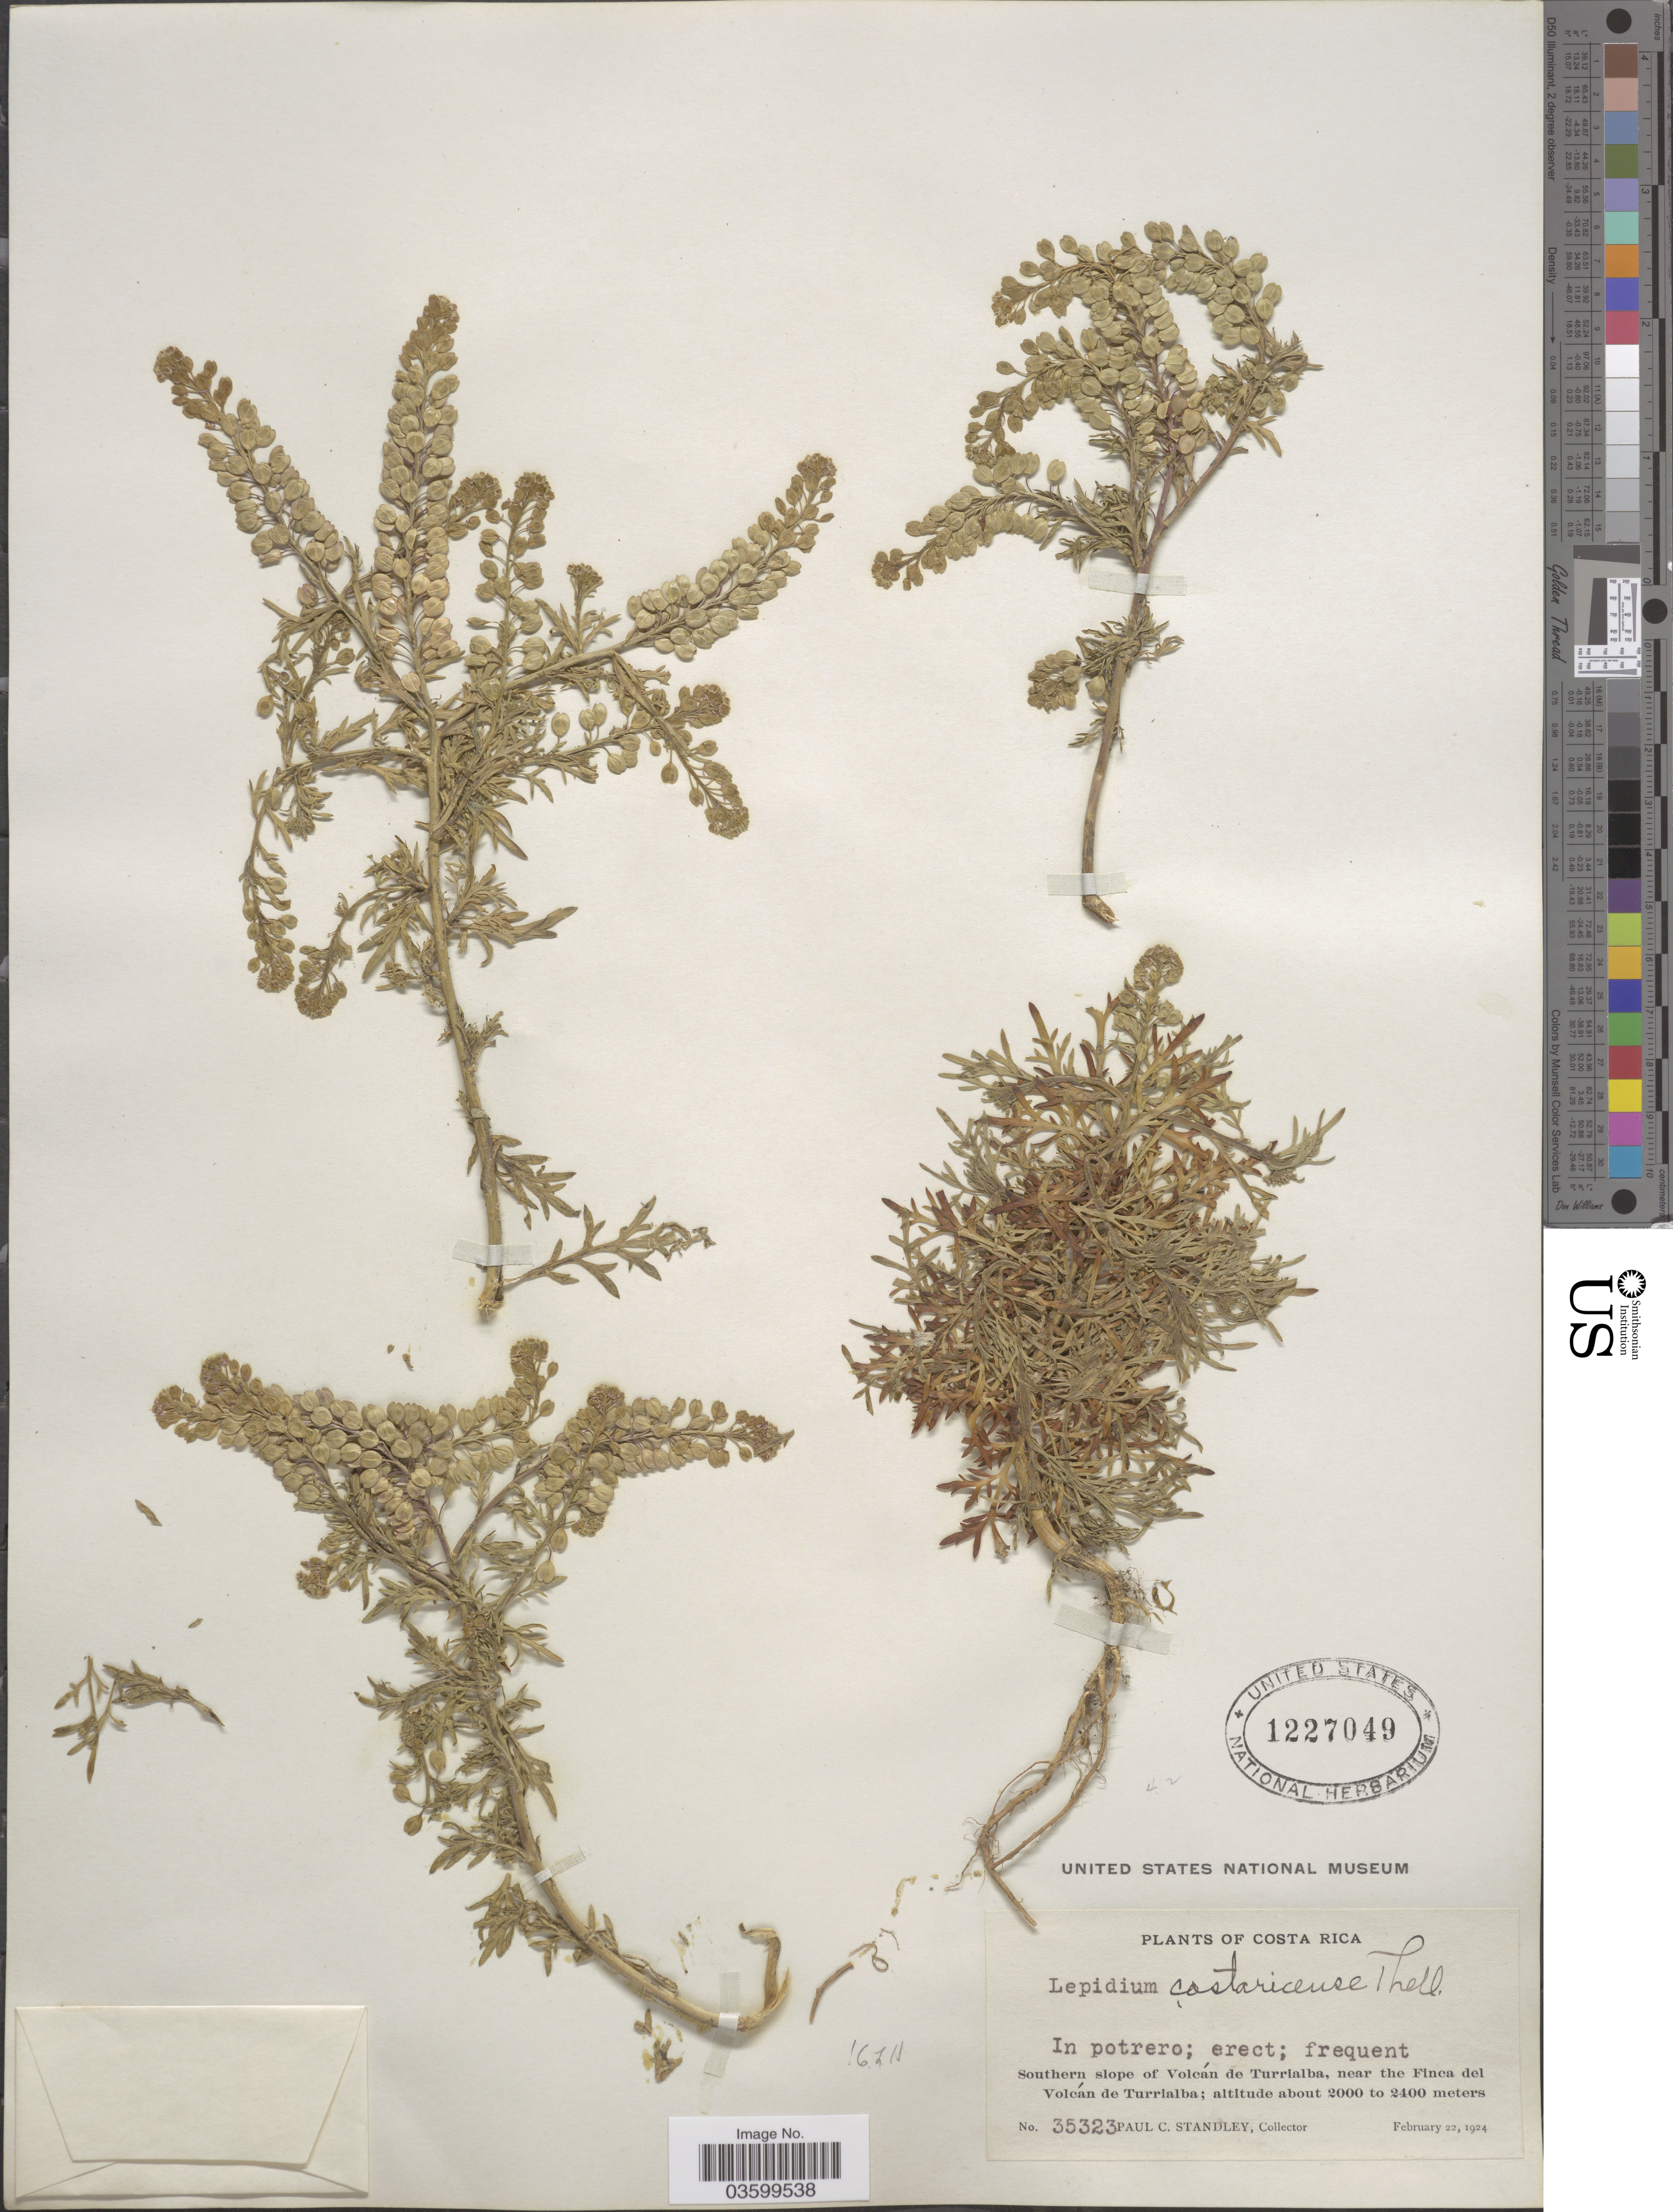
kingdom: Plantae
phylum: Tracheophyta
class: Magnoliopsida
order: Brassicales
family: Brassicaceae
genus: Lepidium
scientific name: Lepidium costaricense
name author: Thell.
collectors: P. C. Standley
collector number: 35323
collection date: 1924-02-22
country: Costa Rica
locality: Southern slope of Volcán de Turrialba, near the Finca del Volcán de Turrialba.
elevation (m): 2000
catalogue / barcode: US 1227049